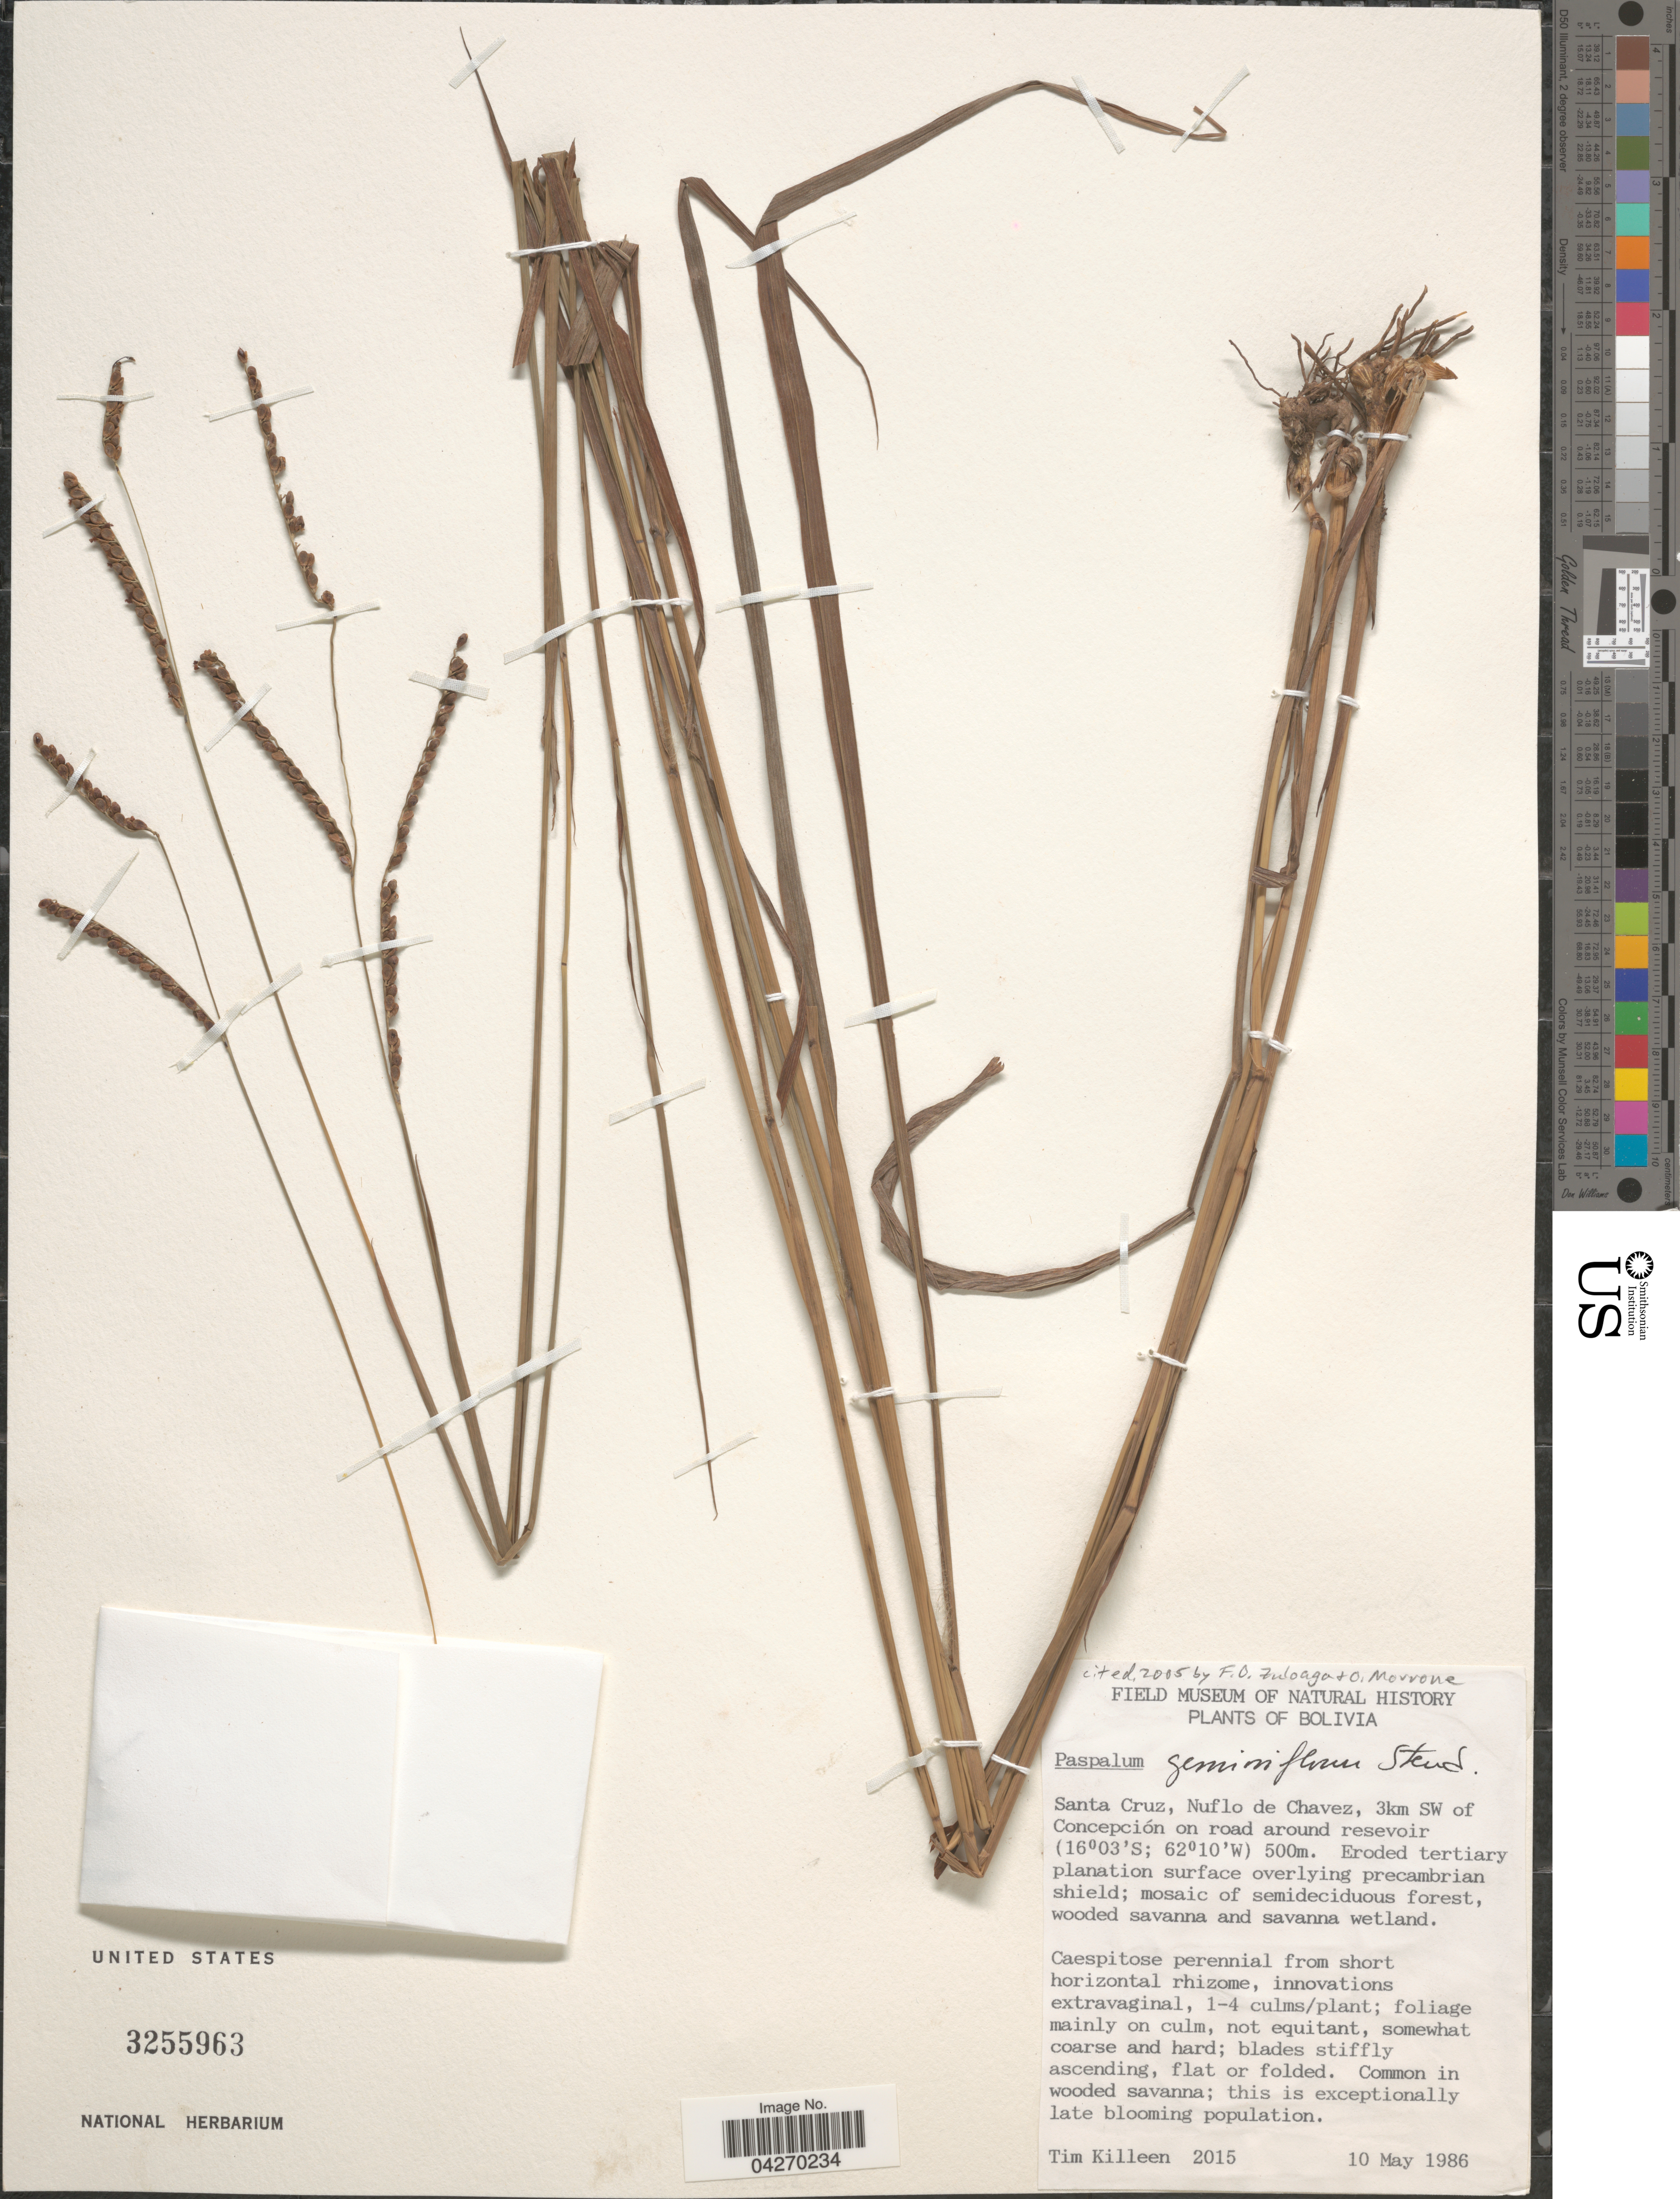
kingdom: Plantae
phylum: Tracheophyta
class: Liliopsida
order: Poales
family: Poaceae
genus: Paspalum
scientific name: Paspalum geminiflorum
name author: Steud.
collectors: T. J. Killeen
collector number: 2015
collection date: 1986-05-10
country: Bolivia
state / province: Santa Cruz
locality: Nuflo de Chavez, 3km SW of Concepción on road around reservoir.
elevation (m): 500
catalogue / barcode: US 3255963